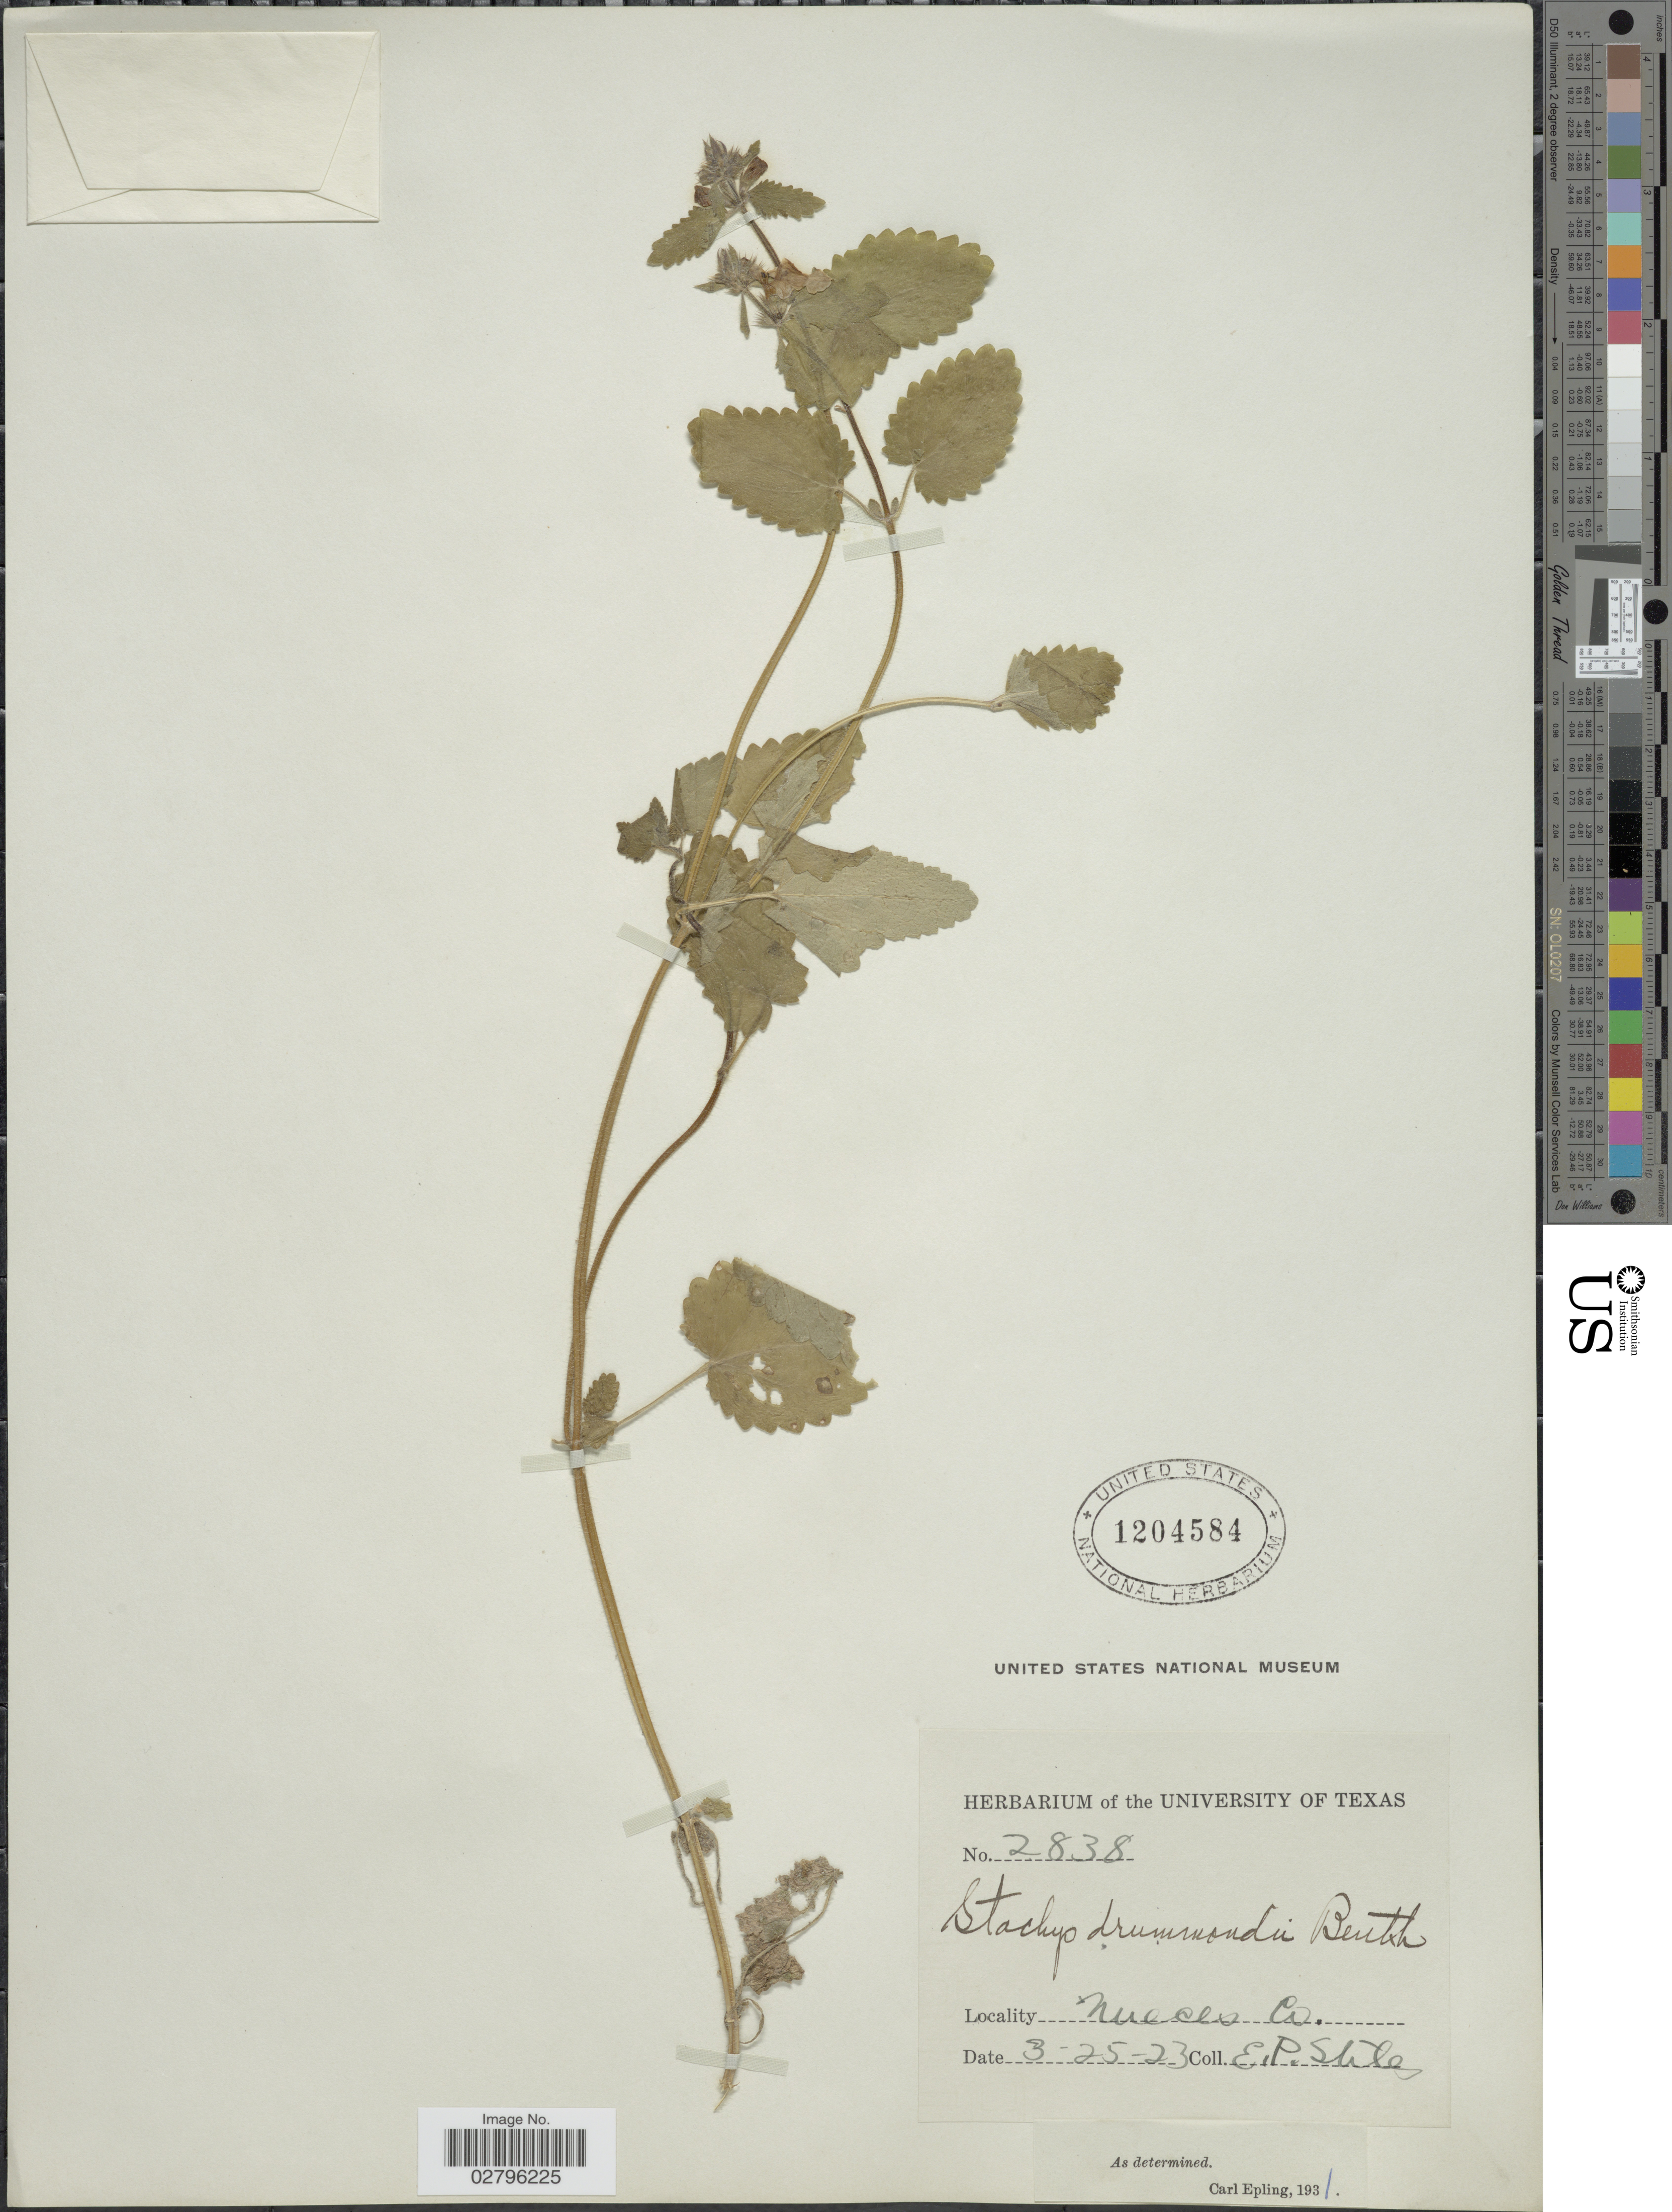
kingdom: Plantae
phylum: Tracheophyta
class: Magnoliopsida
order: Lamiales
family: Lamiaceae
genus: Stachys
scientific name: Stachys drummondii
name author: Benth.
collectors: E. Stiles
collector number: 2838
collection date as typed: Transcribed d/m/y: 25/3/23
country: United States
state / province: Texas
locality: Nueces Co.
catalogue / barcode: US 1204584